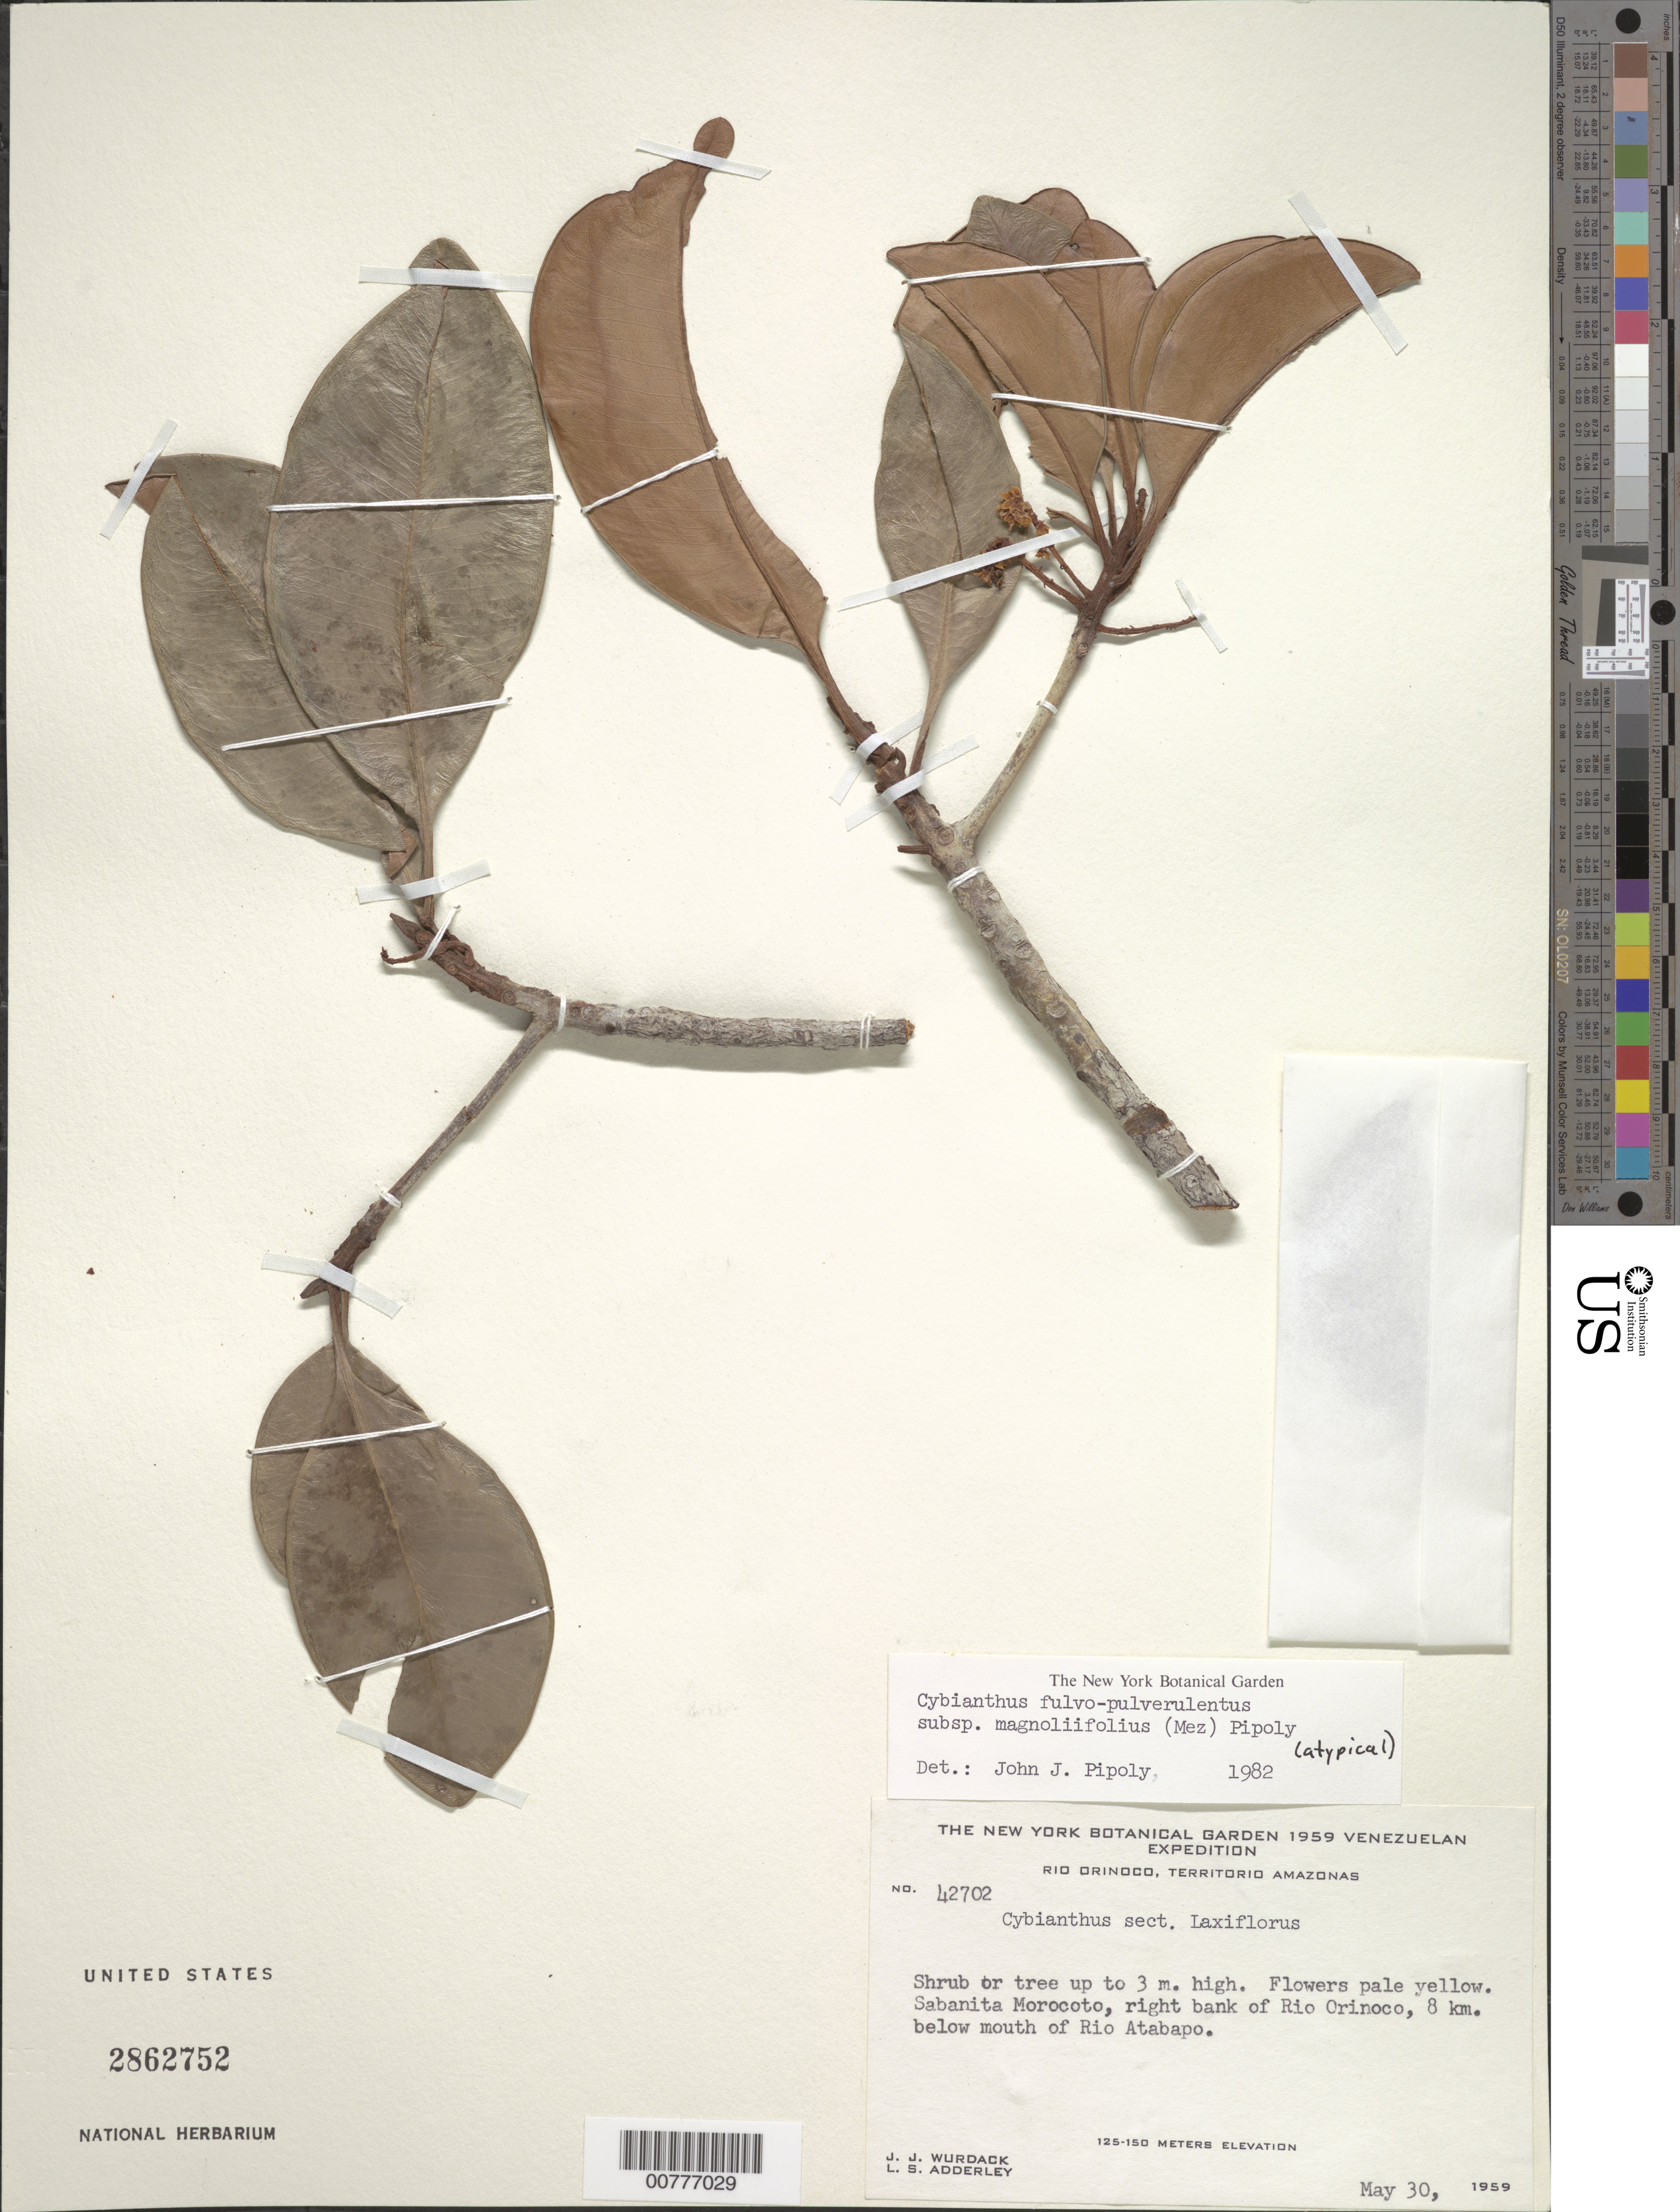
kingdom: Plantae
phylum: Tracheophyta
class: Magnoliopsida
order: Ericales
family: Primulaceae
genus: Cybianthus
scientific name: Cybianthus fulvopulverulentus subsp. magnoliifolius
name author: (Mez) Pipoly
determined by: Pipoly, J. J., III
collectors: J. J. Wurdack & L. S. Adderley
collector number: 42702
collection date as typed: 30-May-59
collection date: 1959-05-30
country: Venezuela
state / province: Amazonas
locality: Río Orinoco, Sabanita Morocoto, 8 km below mouth of Río Atabapo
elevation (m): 125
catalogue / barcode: US 2862752